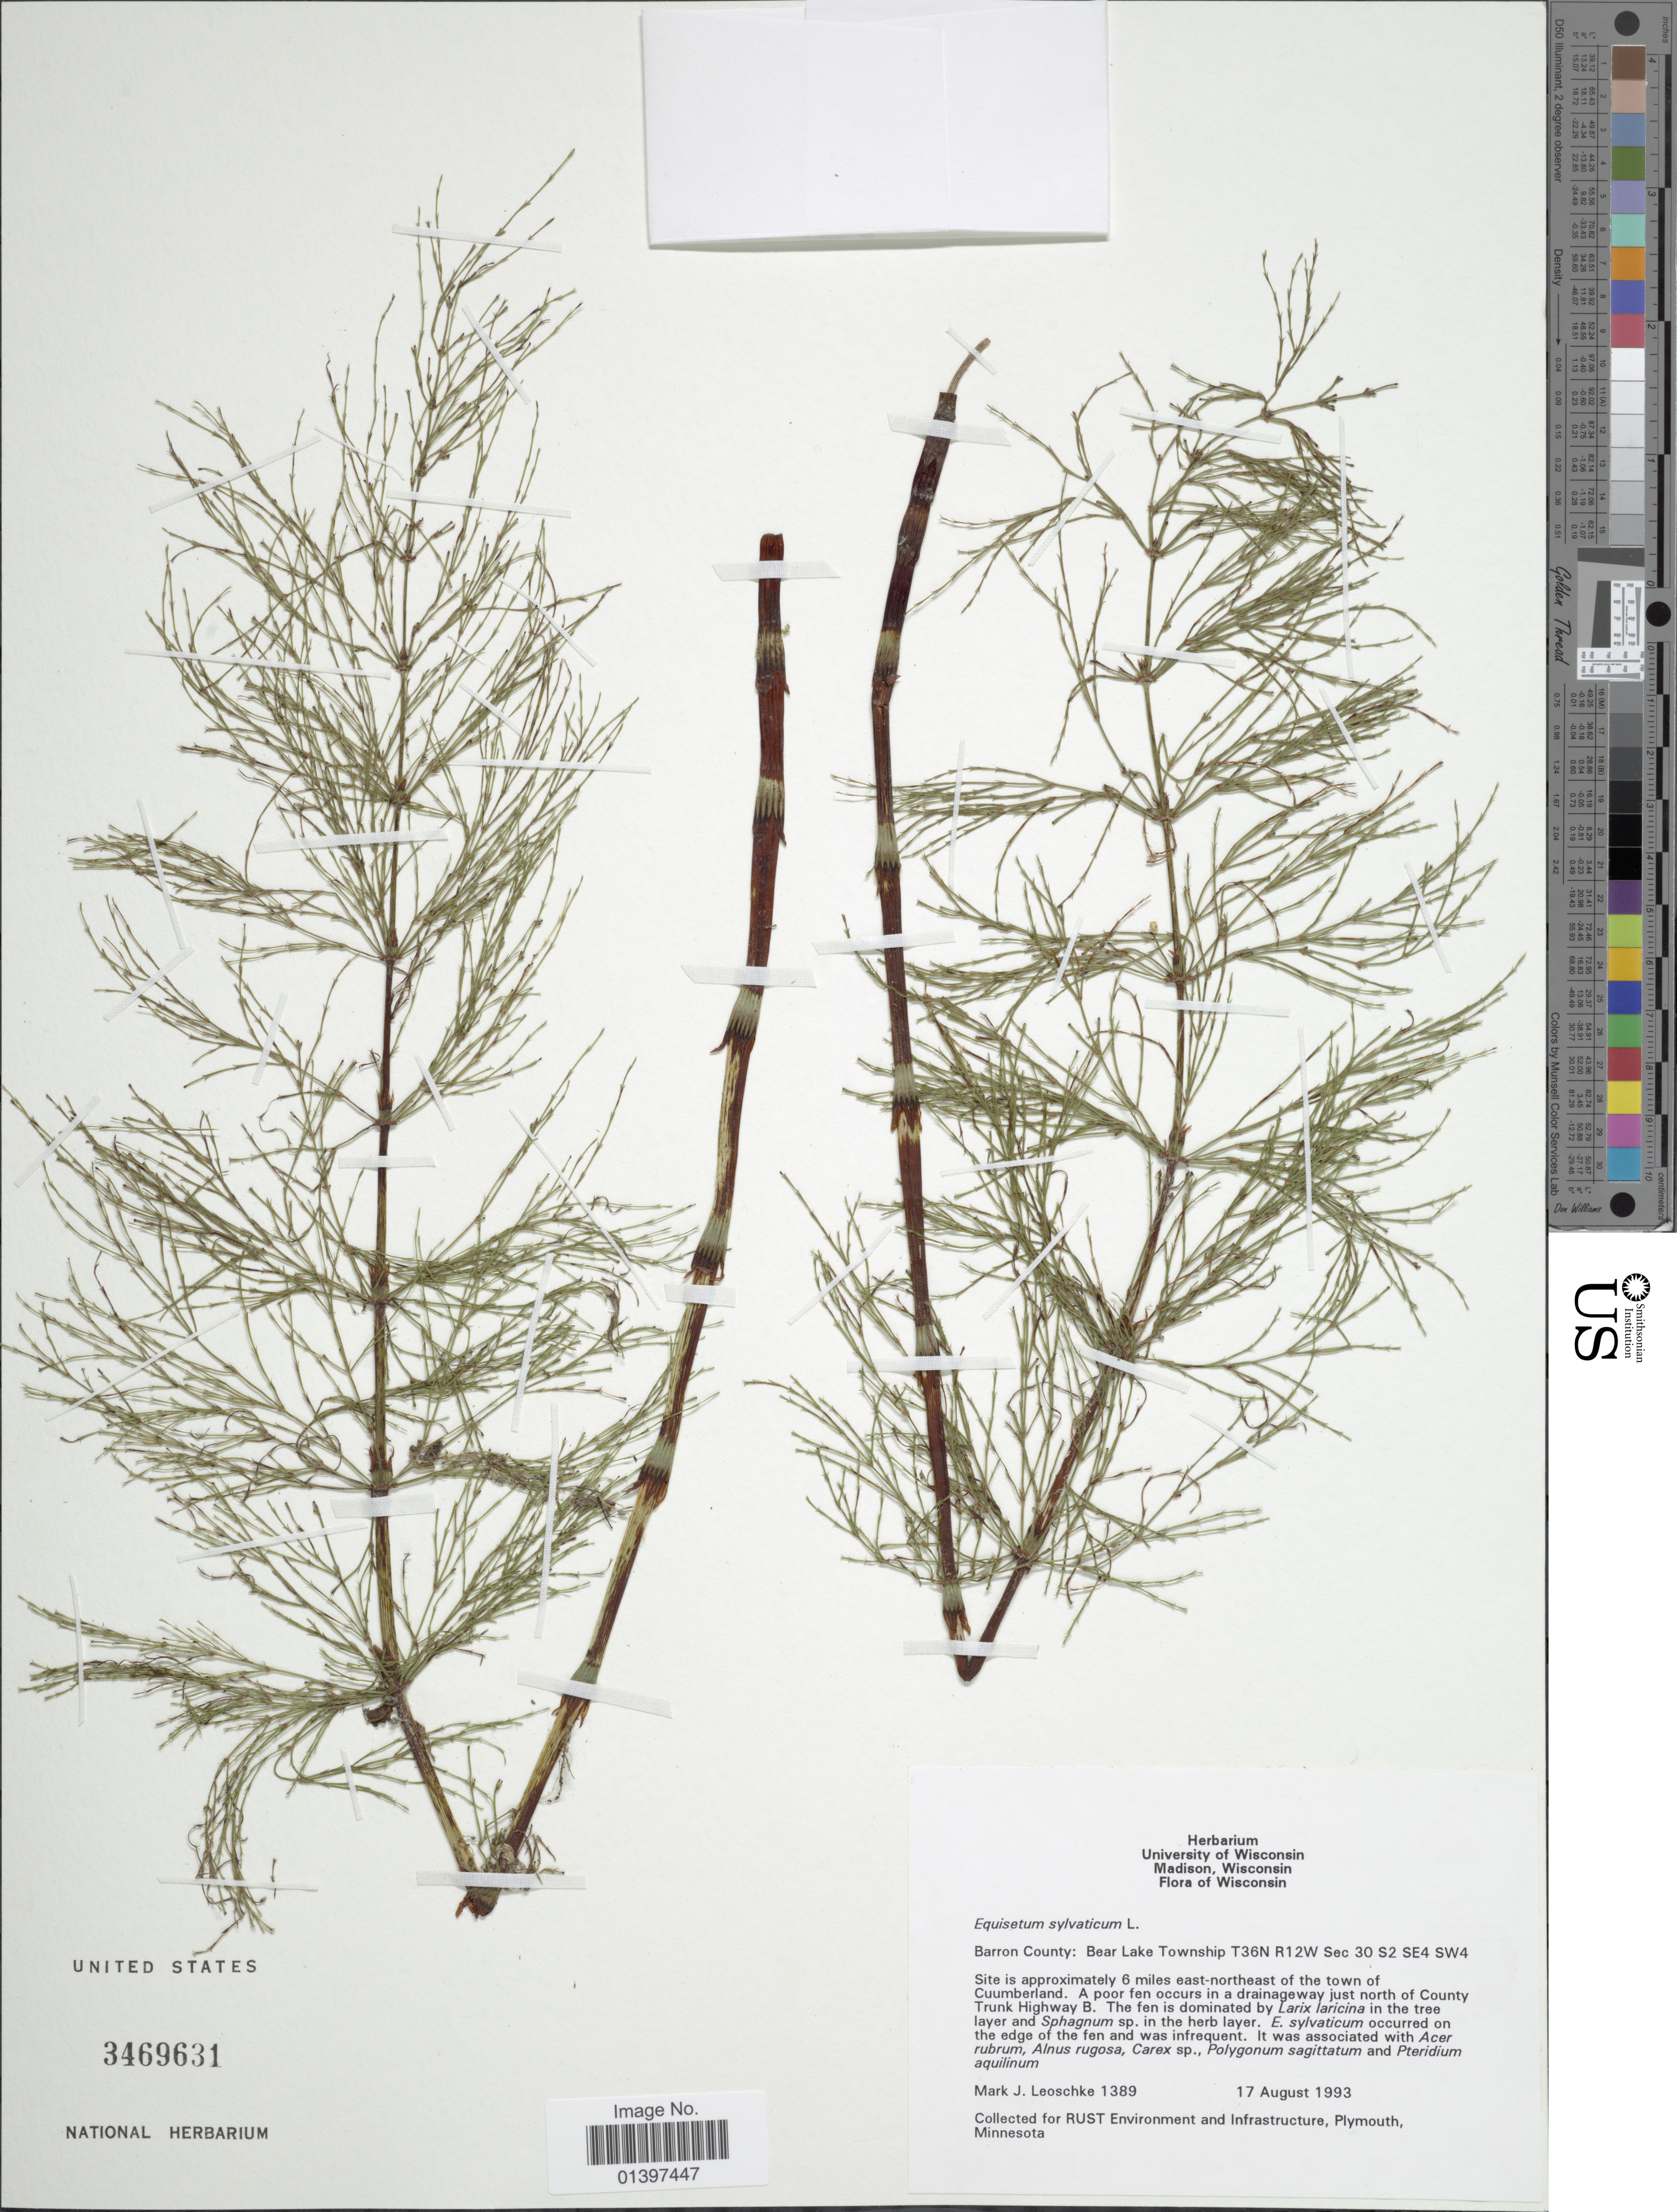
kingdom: Plantae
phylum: Tracheophyta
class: Polypodiopsida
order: Equisetales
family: Equisetaceae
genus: Equisetum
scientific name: Equisetum sylvaticum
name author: L.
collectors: M. J. Leoschke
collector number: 1389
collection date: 1993-08-17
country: United States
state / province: Wisconsin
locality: Barron County: Bear Lake Township T36N R12W Sec 30 S2 SE4 SW4, Site is approximatley 6miles east-northeast of the town of Cuumberland, a poor occurs in a drainageway just north of County Trunk Highway B.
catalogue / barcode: US 3469631